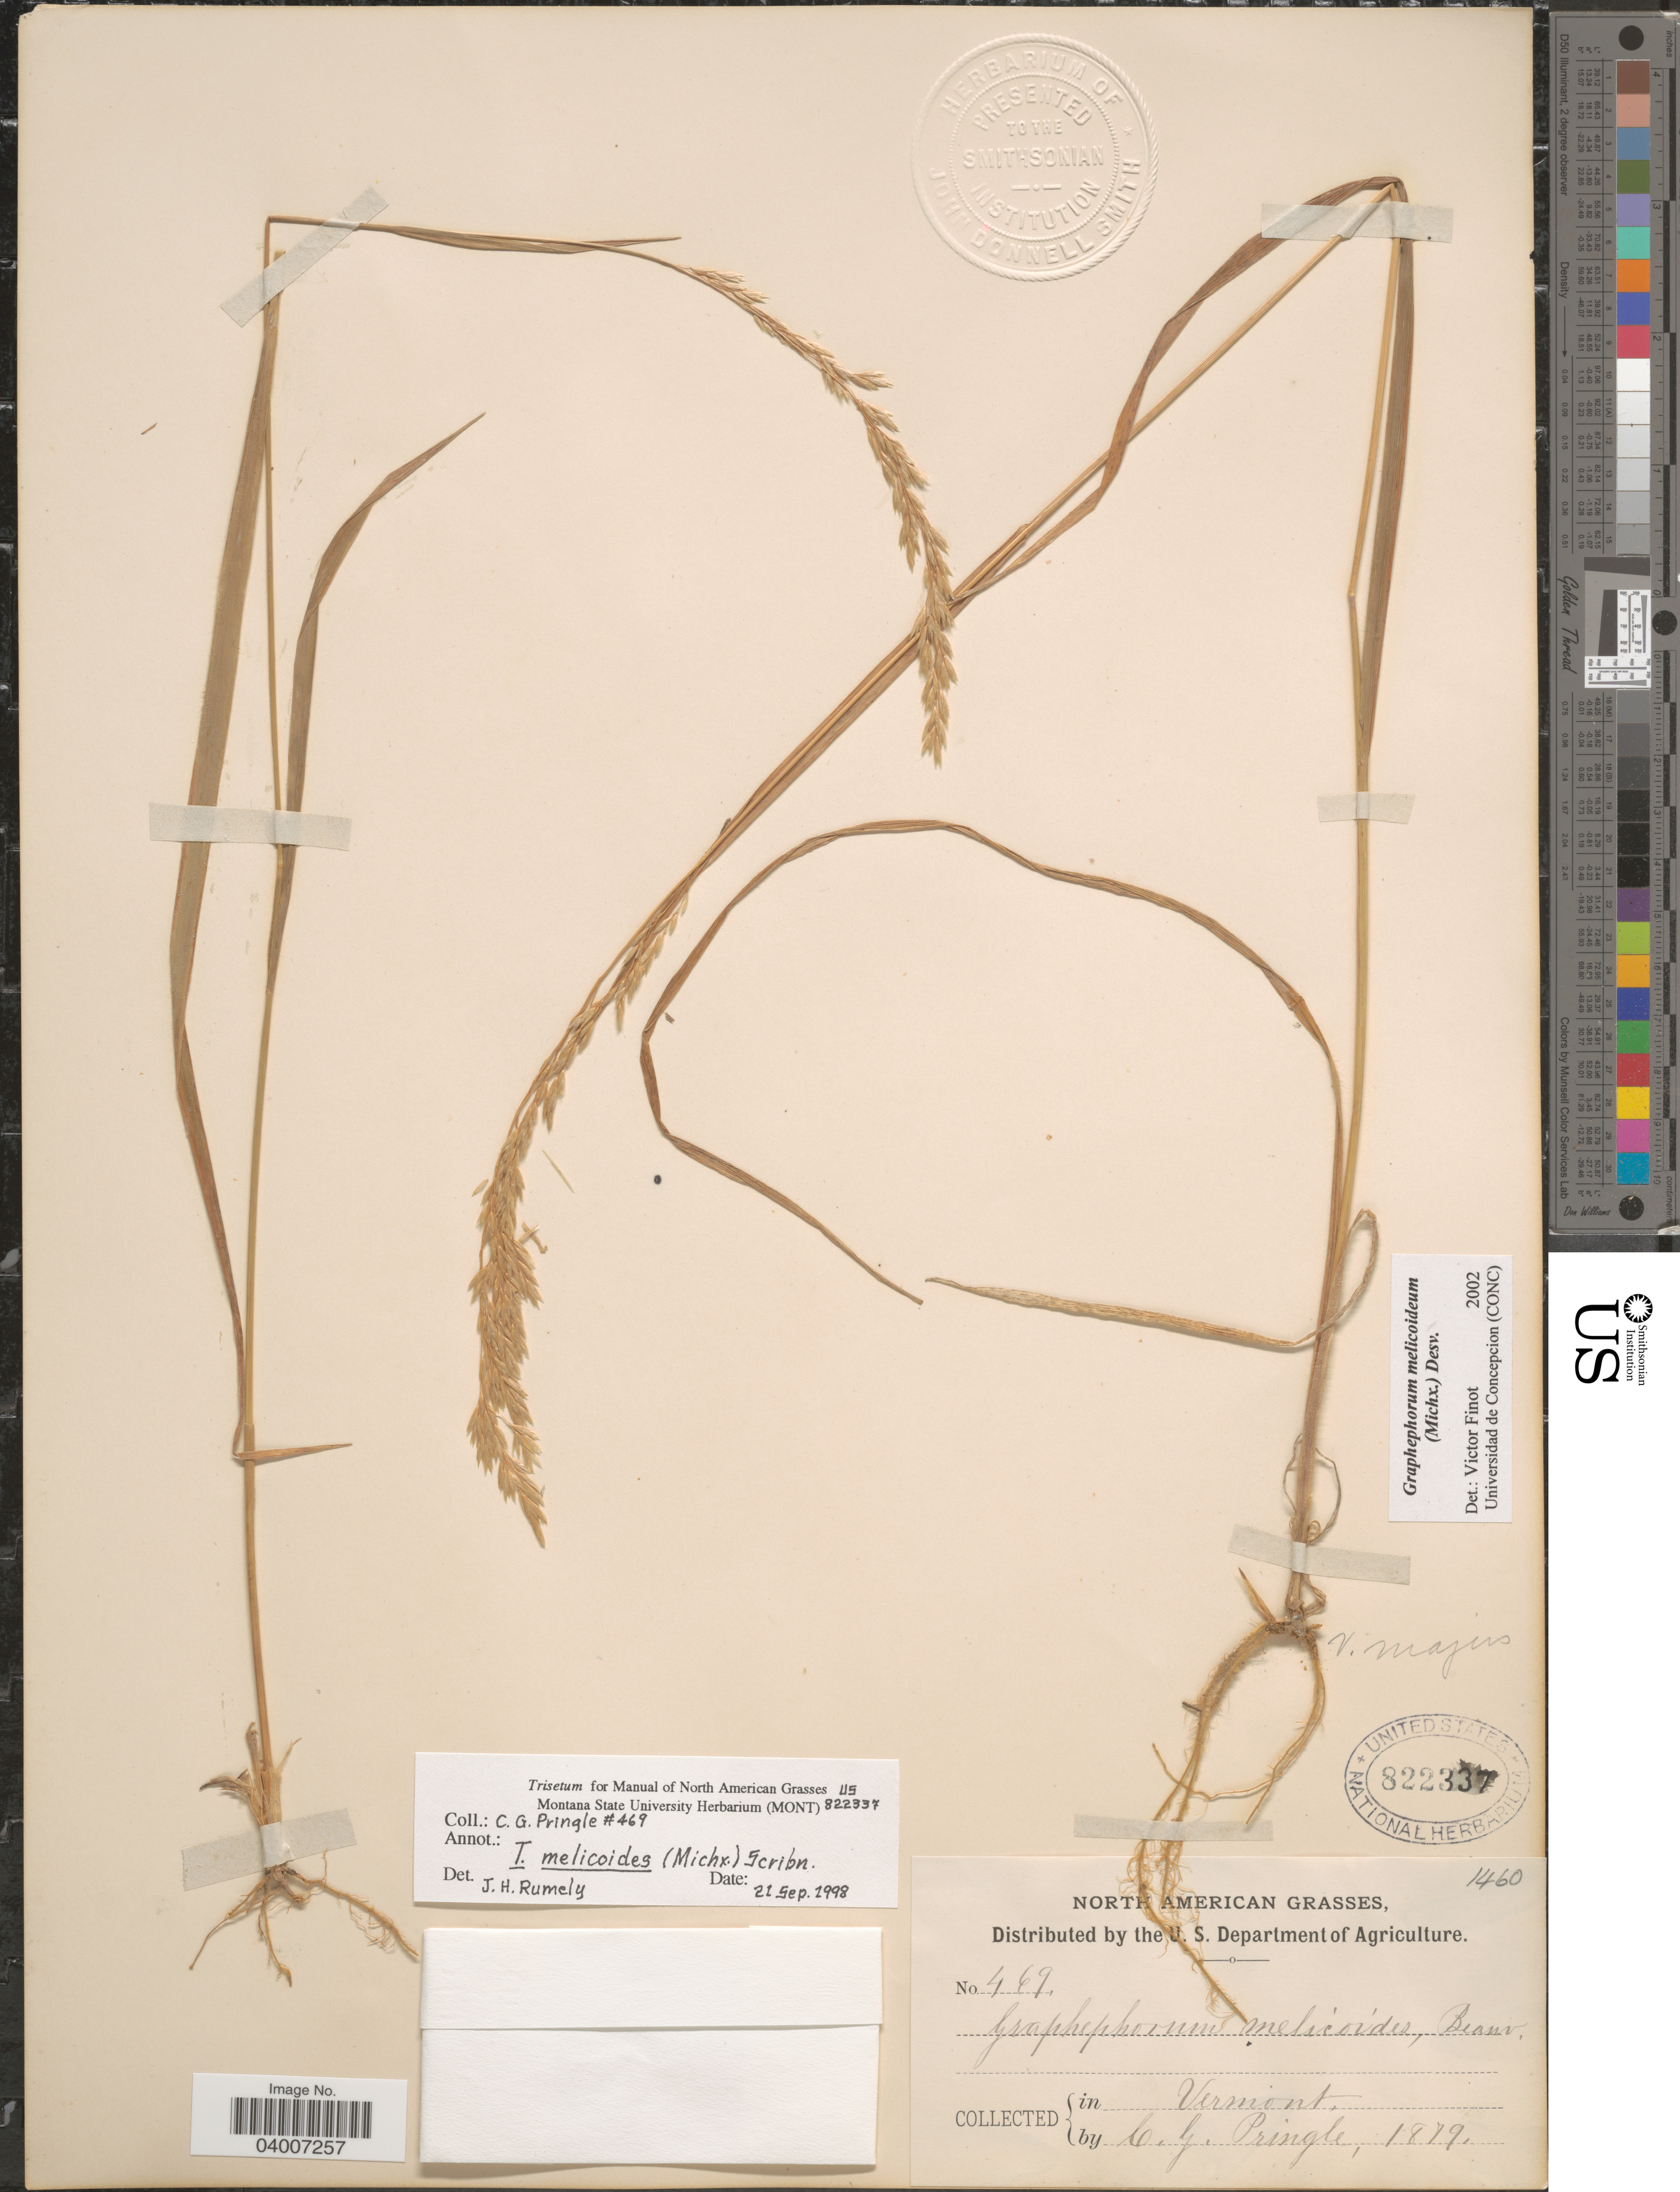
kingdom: Plantae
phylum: Tracheophyta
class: Liliopsida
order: Poales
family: Poaceae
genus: Graphephorum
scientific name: Graphephorum melicoides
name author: (F. Michx.) Desv.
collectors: C. G. Pringle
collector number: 469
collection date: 1879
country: United States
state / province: Vermont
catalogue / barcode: US 822337